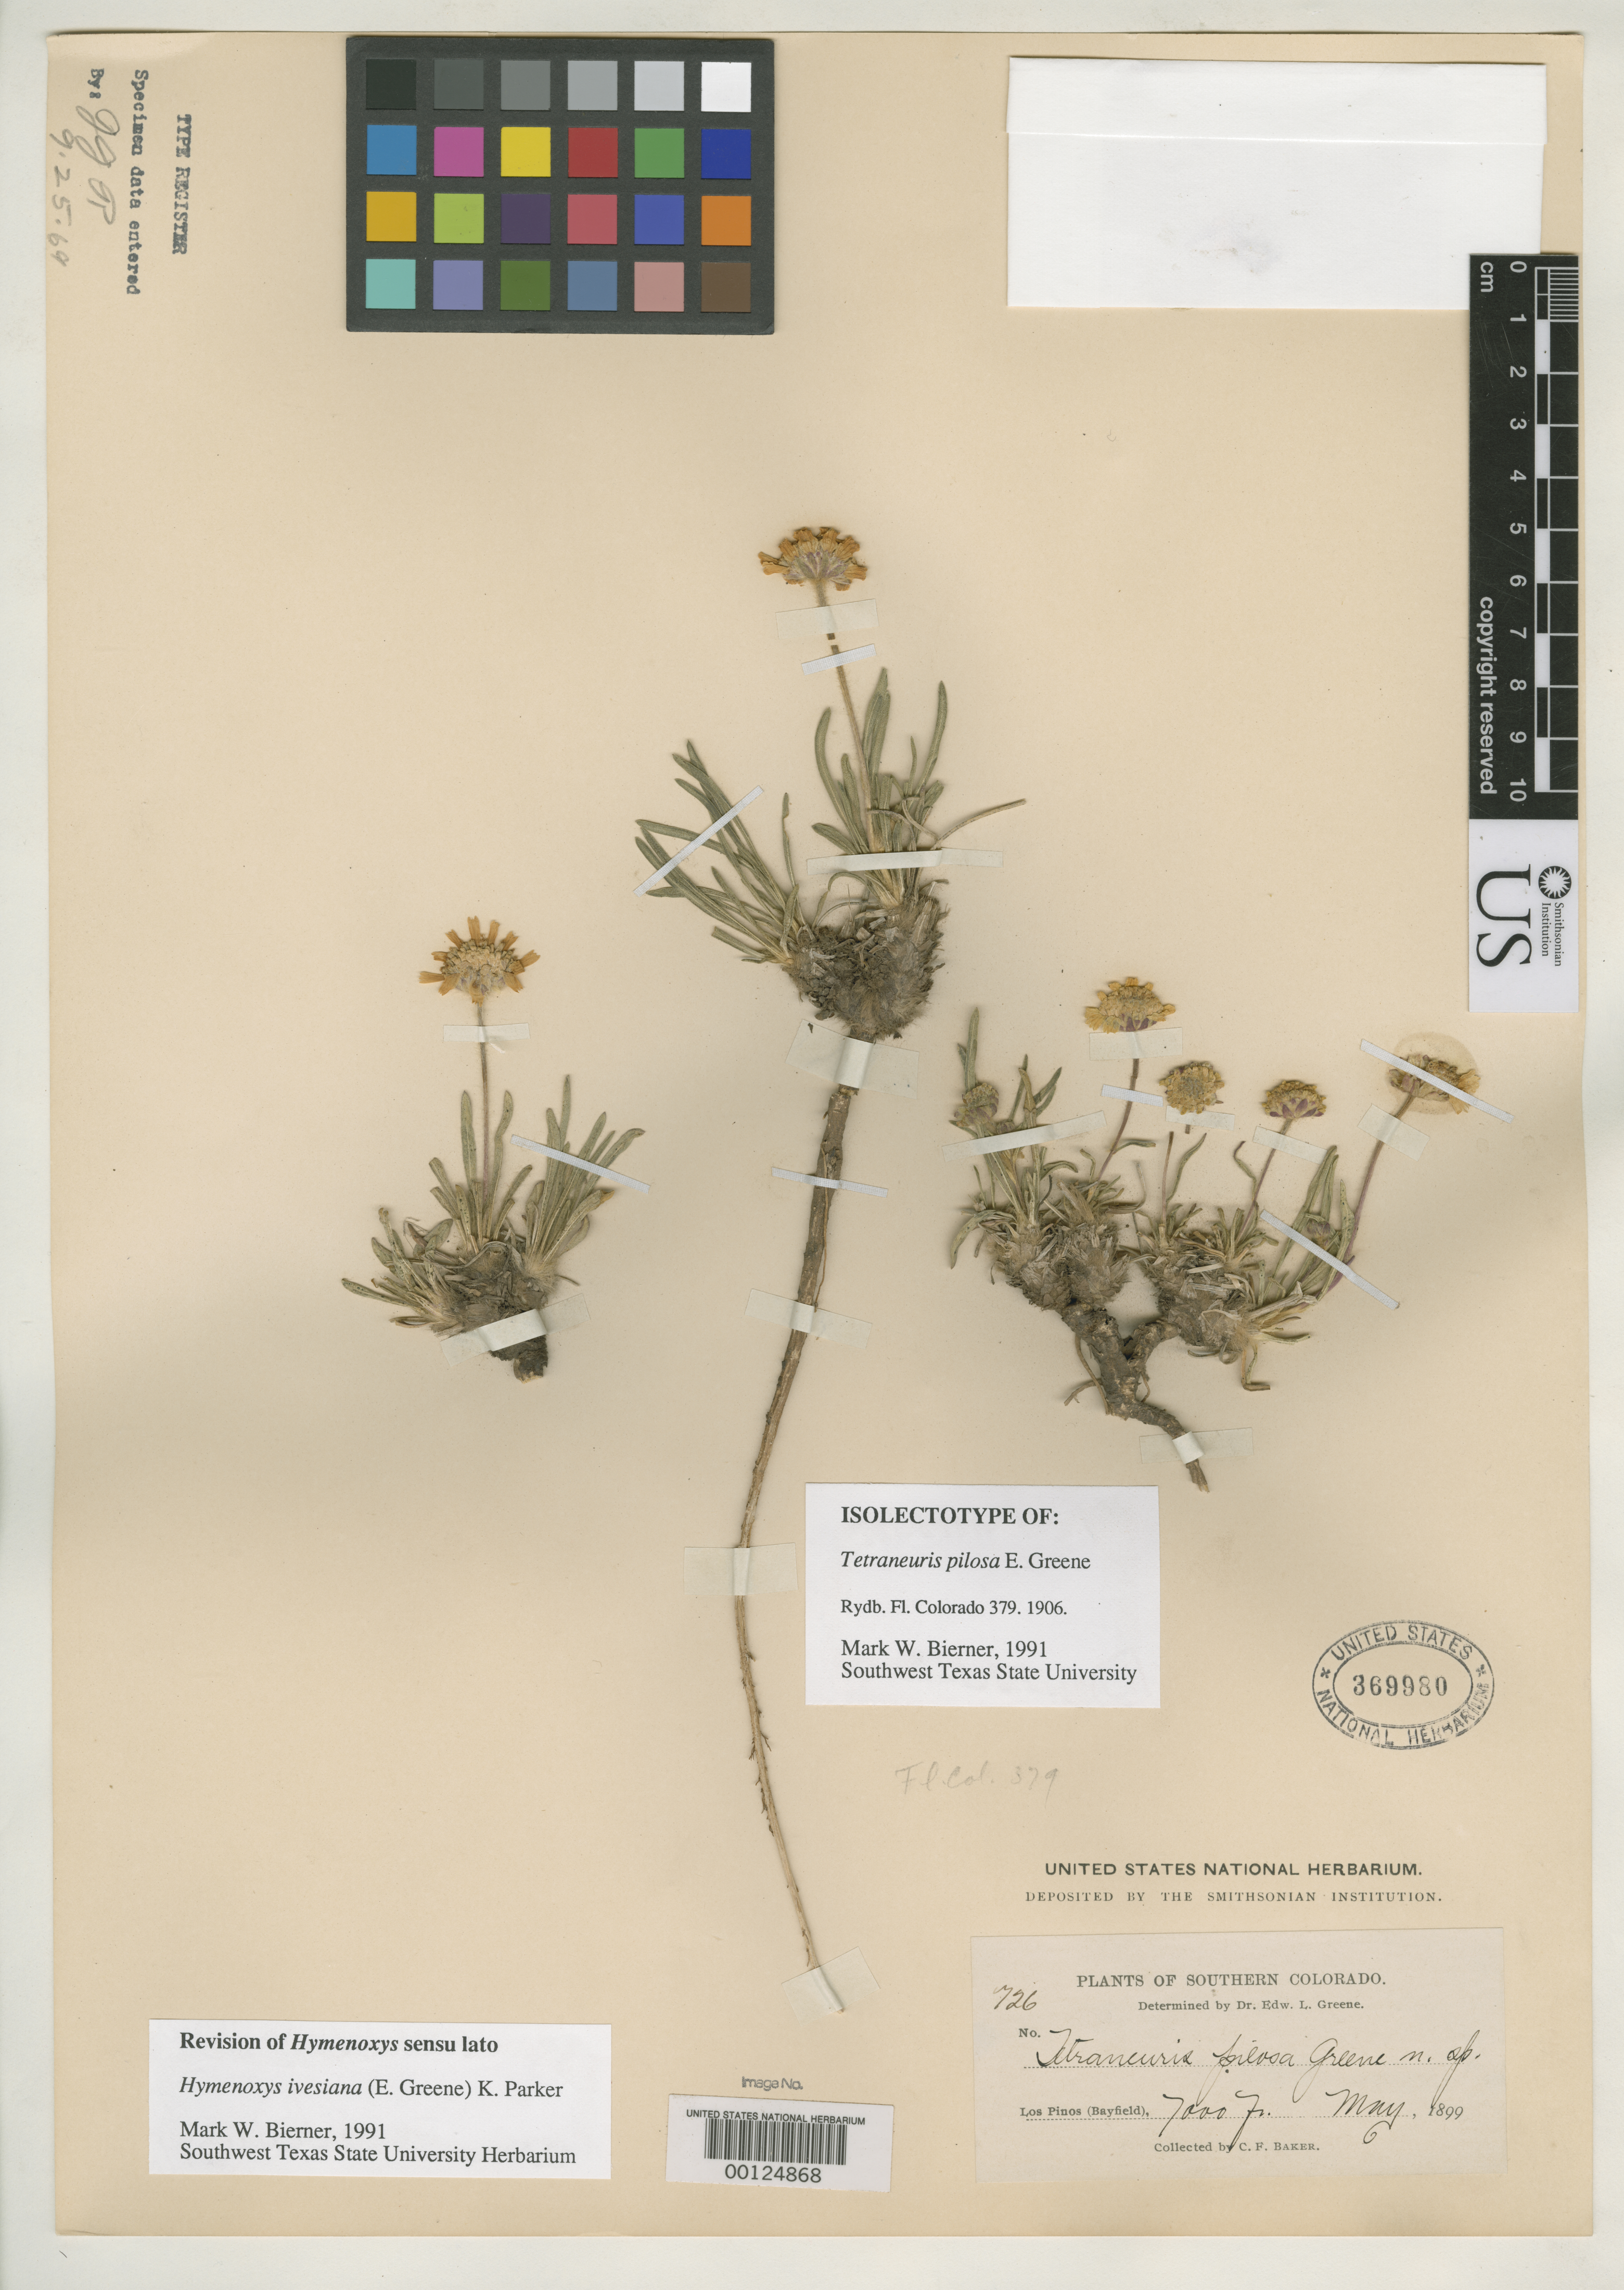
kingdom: Plantae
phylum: Tracheophyta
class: Magnoliopsida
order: Asterales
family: Asteraceae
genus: Tetraneuris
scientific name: Tetraneuris pilosa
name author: Rydb.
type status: Isolectotype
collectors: C. F. Baker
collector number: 726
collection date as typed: May 1899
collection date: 1899-05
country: United States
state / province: Colorado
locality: Bayfield, Los Pinos.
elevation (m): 2134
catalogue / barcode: US 369980